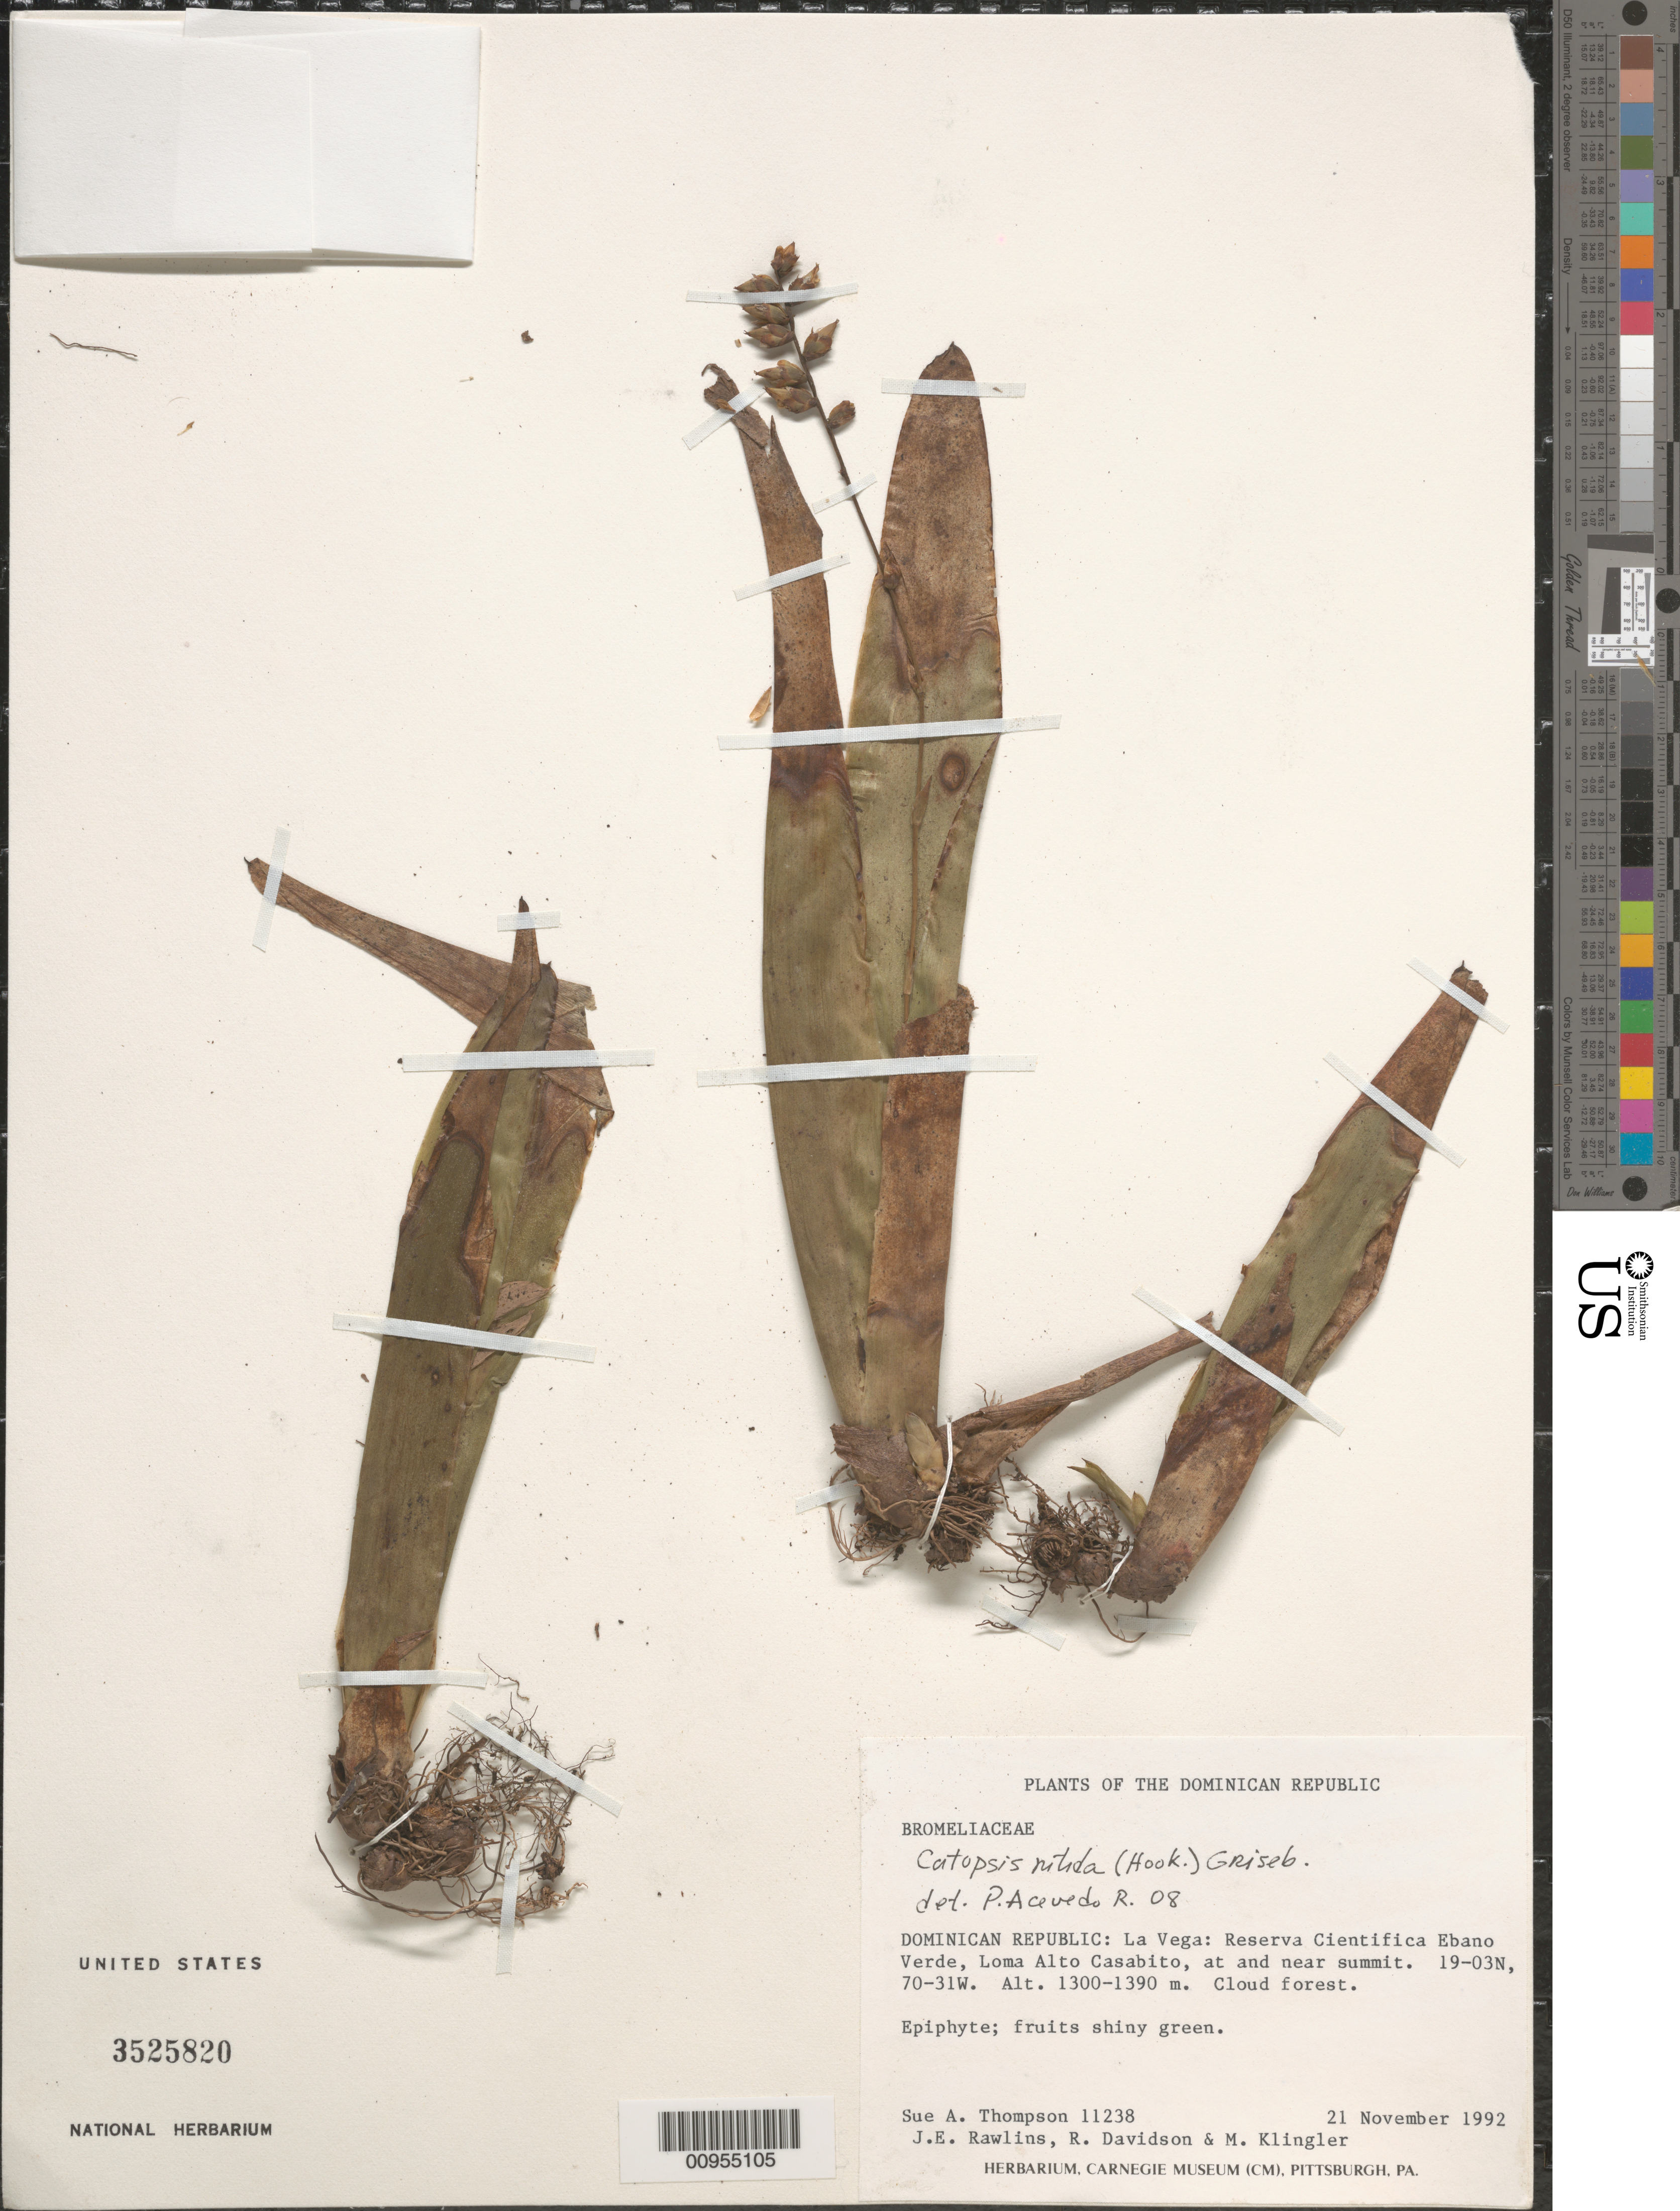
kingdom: Plantae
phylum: Tracheophyta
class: Liliopsida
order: Poales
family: Bromeliaceae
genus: Catopsis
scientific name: Catopsis nitida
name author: (Hook.) Griseb.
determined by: Acevedo-Rodríguez, P., (BOT), Smithsonian Institution - National Museum of Natural History (UNITED STATES)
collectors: S. A. Thompson, J. Rawlins, R. Davidson & M. Klingler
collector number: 11238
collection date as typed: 21 Nov 1992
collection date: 1992-11-21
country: Dominican Republic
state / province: La Vega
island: Hispaniola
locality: Reserva Cientifica Ebano Verde, Loma Alto Casabito, at and near summit.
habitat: Cloud forest.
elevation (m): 1300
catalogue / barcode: US 3525820